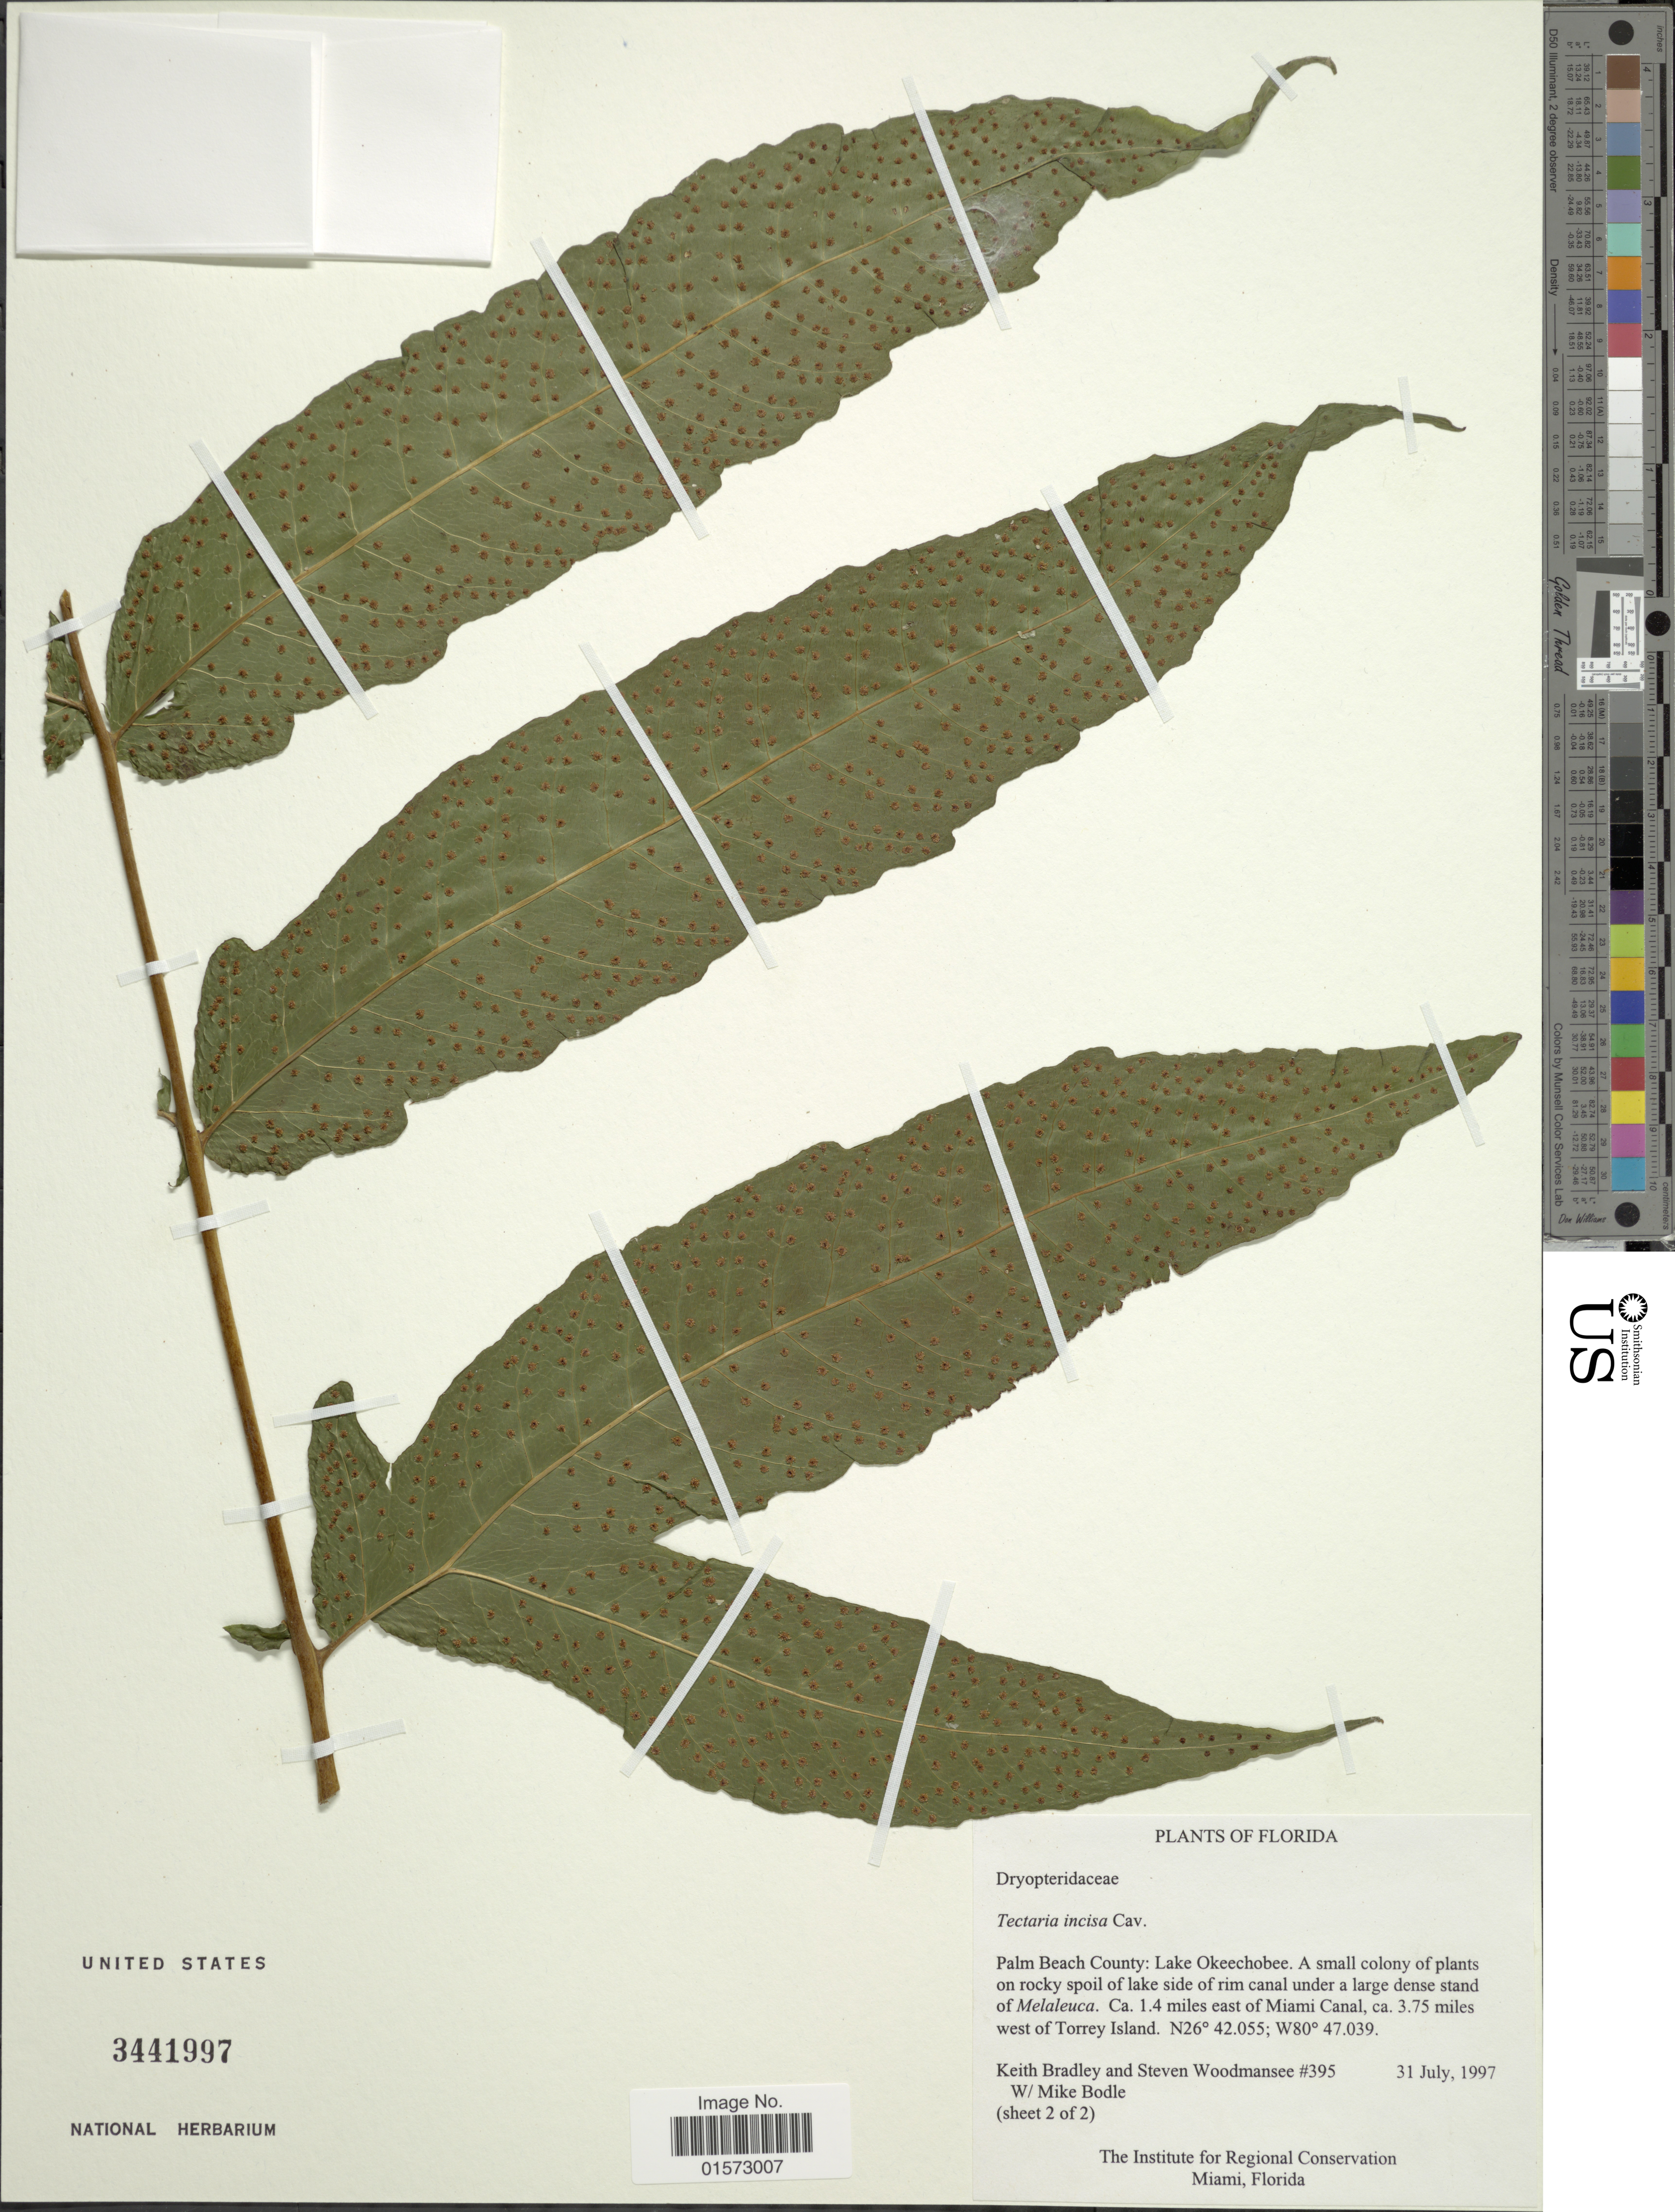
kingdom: Plantae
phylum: Tracheophyta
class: Polypodiopsida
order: Polypodiales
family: Tectariaceae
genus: Tectaria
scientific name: Tectaria incisa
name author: Cav.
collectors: K. Bradley, S. Woodmansee & M. Bodle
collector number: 395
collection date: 1997-07-31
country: United States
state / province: Florida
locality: Palm Beach County: Lake Okeechobee. Ca. 1.4 miles east of Miami Canal, ca. 3.75 miles west of Torrey Island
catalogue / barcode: US 3441997